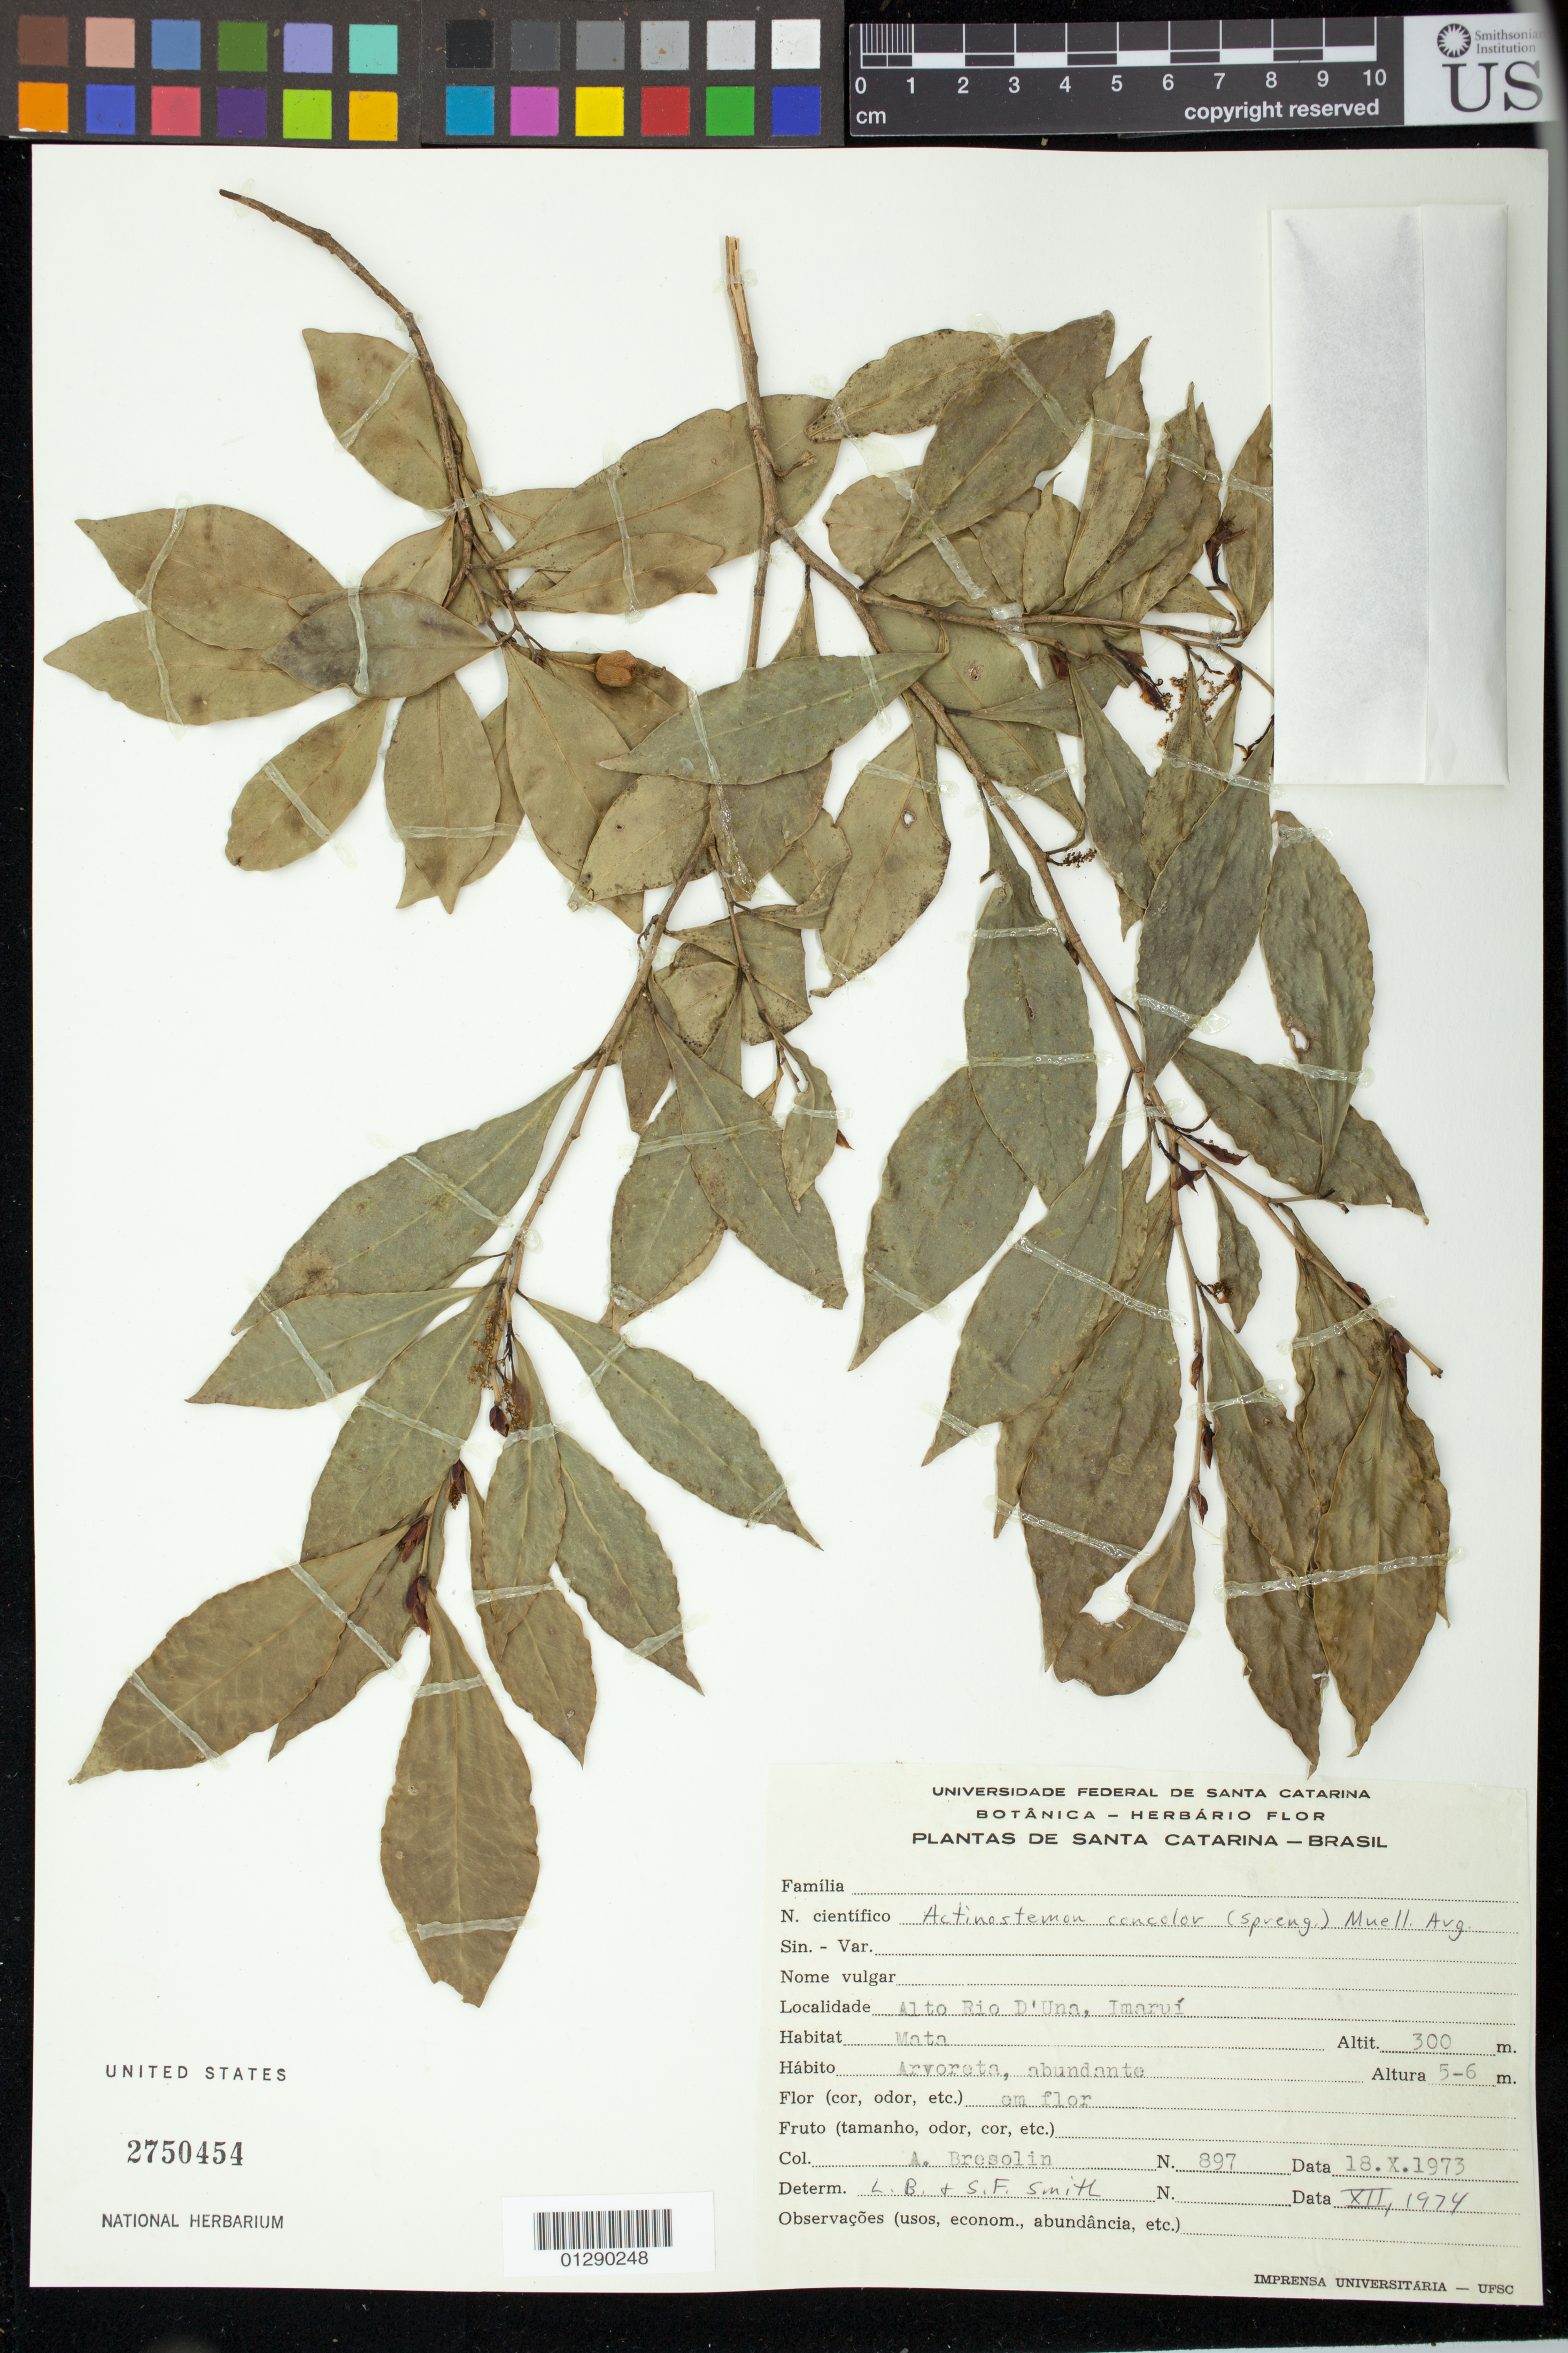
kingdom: Plantae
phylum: Tracheophyta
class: Magnoliopsida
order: Malpighiales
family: Euphorbiaceae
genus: Actinostemon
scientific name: Actinostemon concolor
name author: (Spreng.) Müll. Arg.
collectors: A. Bresolin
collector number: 897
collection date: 1973-10-18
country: Brazil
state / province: Santa Catarina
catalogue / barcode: US 2750454